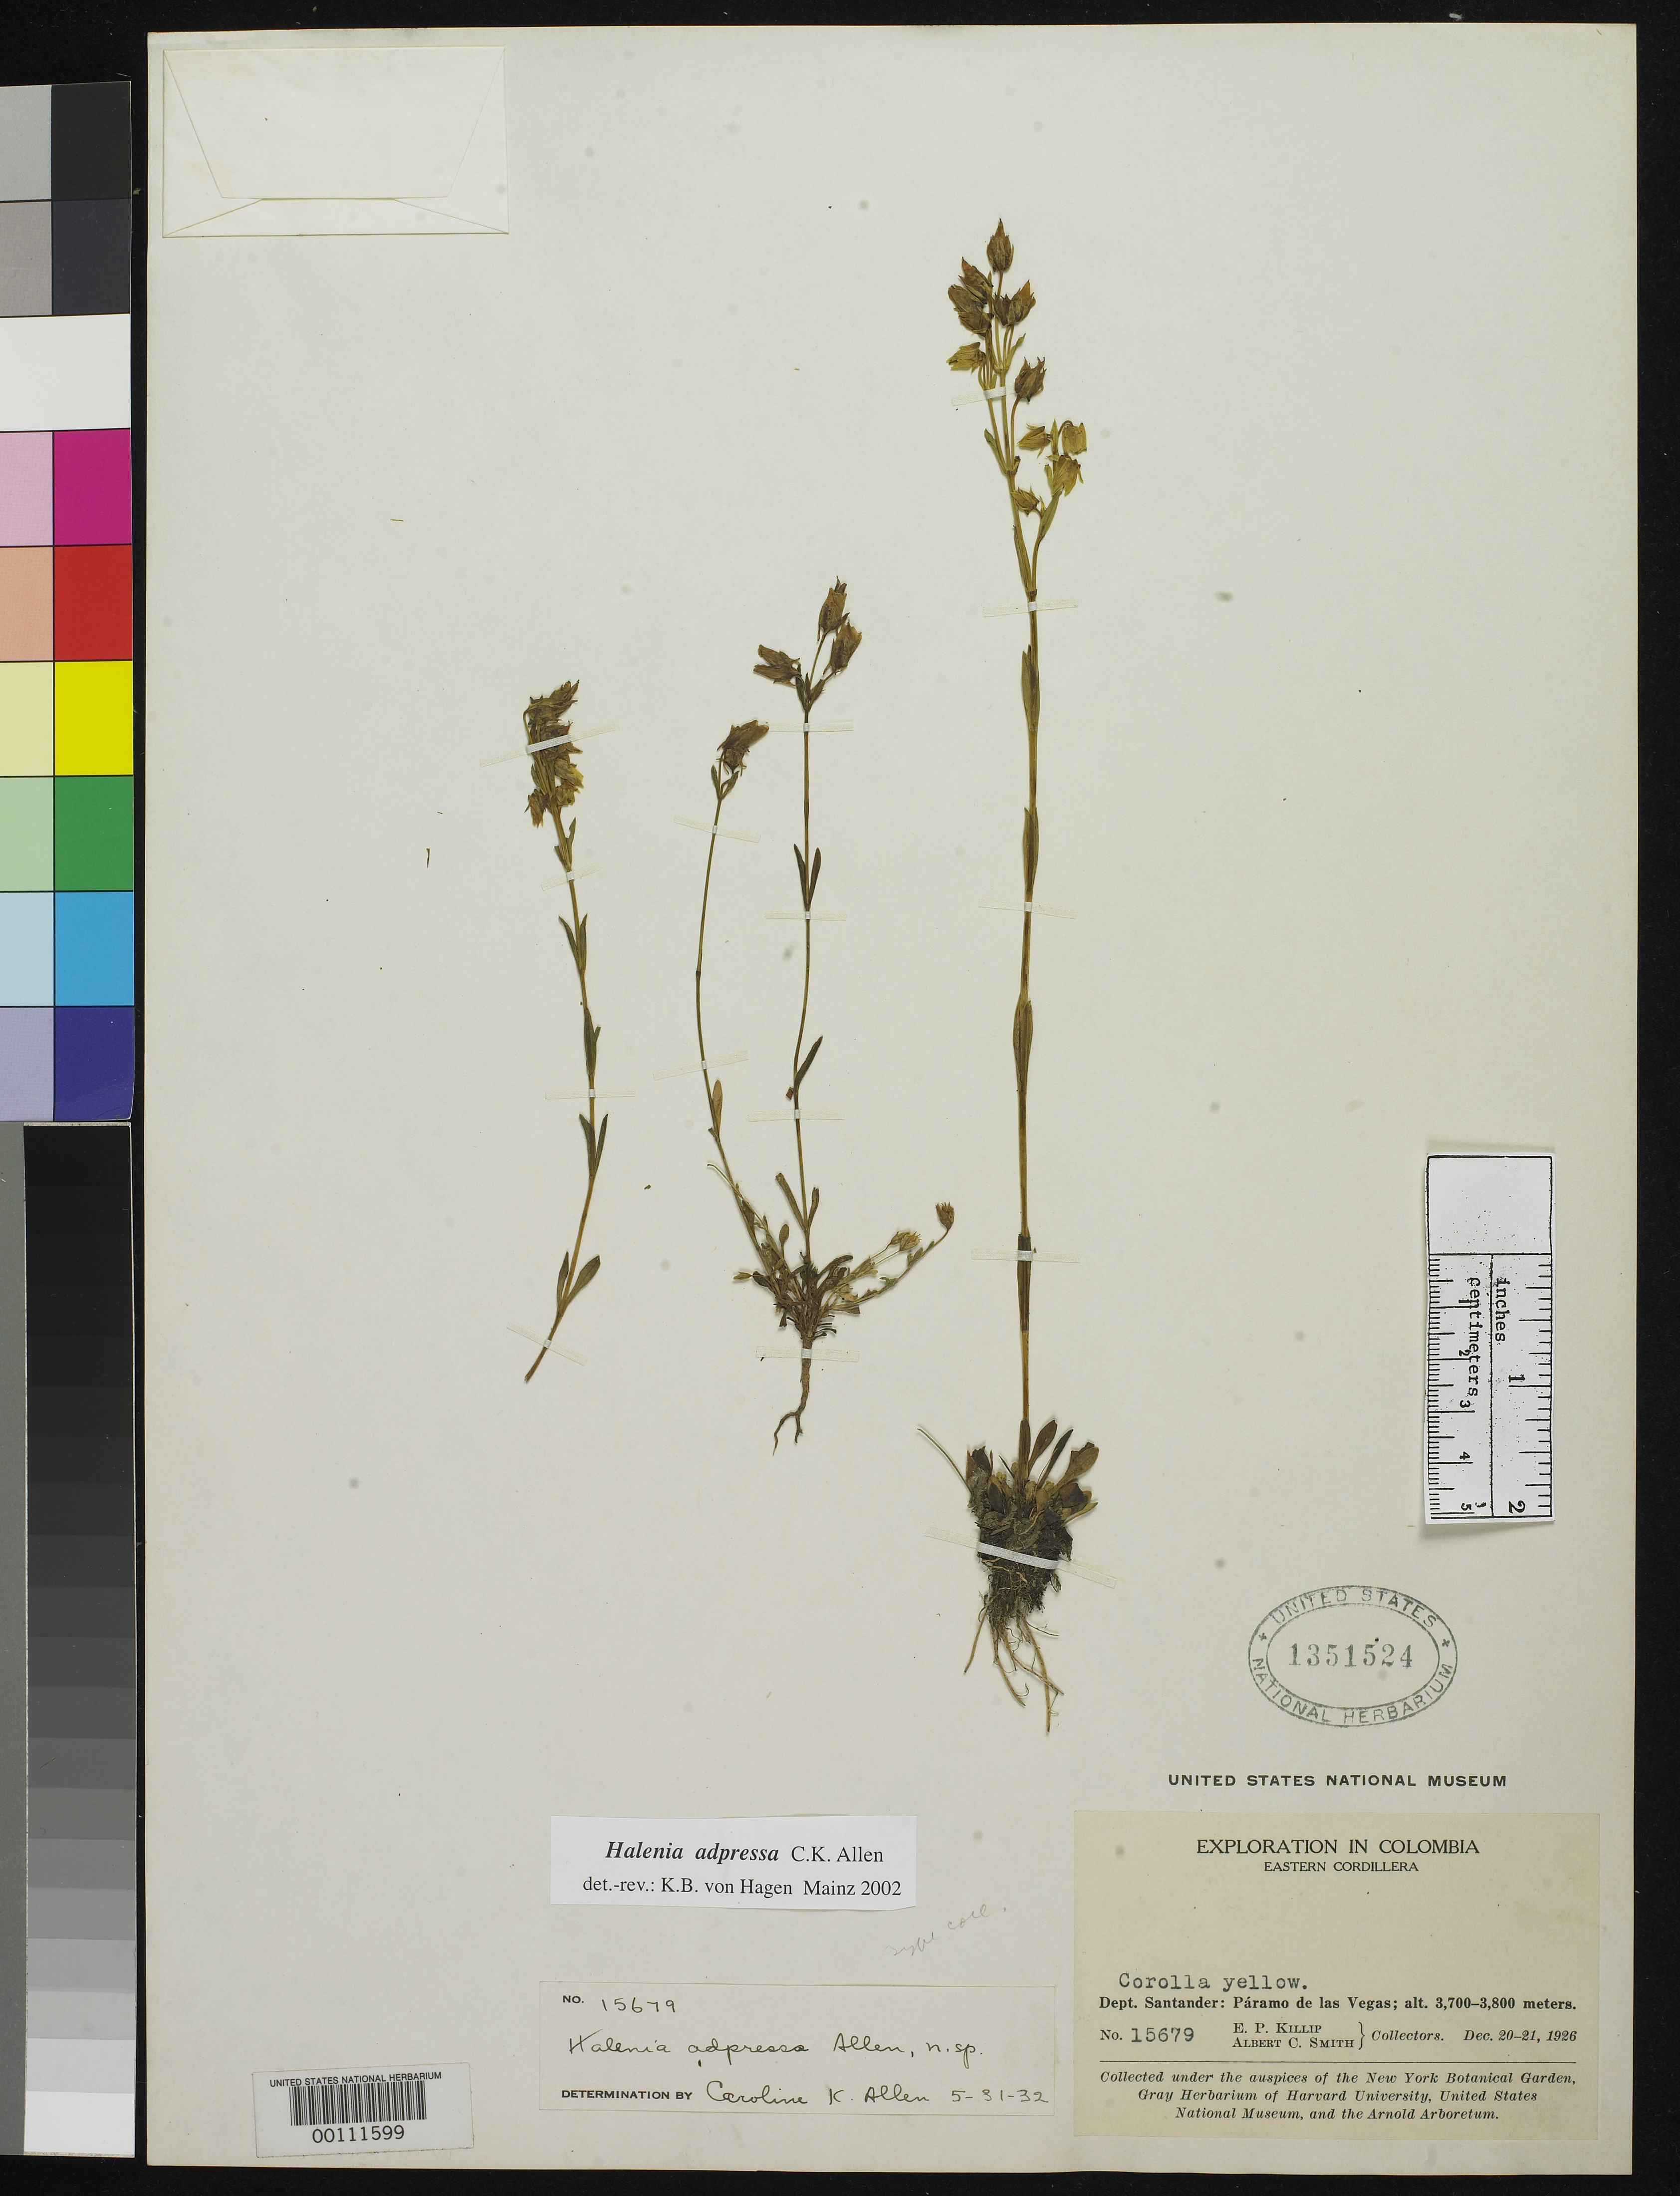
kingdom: Plantae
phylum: Tracheophyta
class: Magnoliopsida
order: Gentianales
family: Gentianaceae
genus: Halenia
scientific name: Halenia adpressa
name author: C.K. Allen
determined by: Hagen, K. B. von, (MJG)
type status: Isotype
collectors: E. P. Killip & A. C. Smith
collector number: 15679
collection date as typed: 20 Dec 1926 to 21 Dec 1926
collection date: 1926-12-20/1926-12-21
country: Colombia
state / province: Santander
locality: Dept. Santander: Páramo de Las Vegas.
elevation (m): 3700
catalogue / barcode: US 1351524